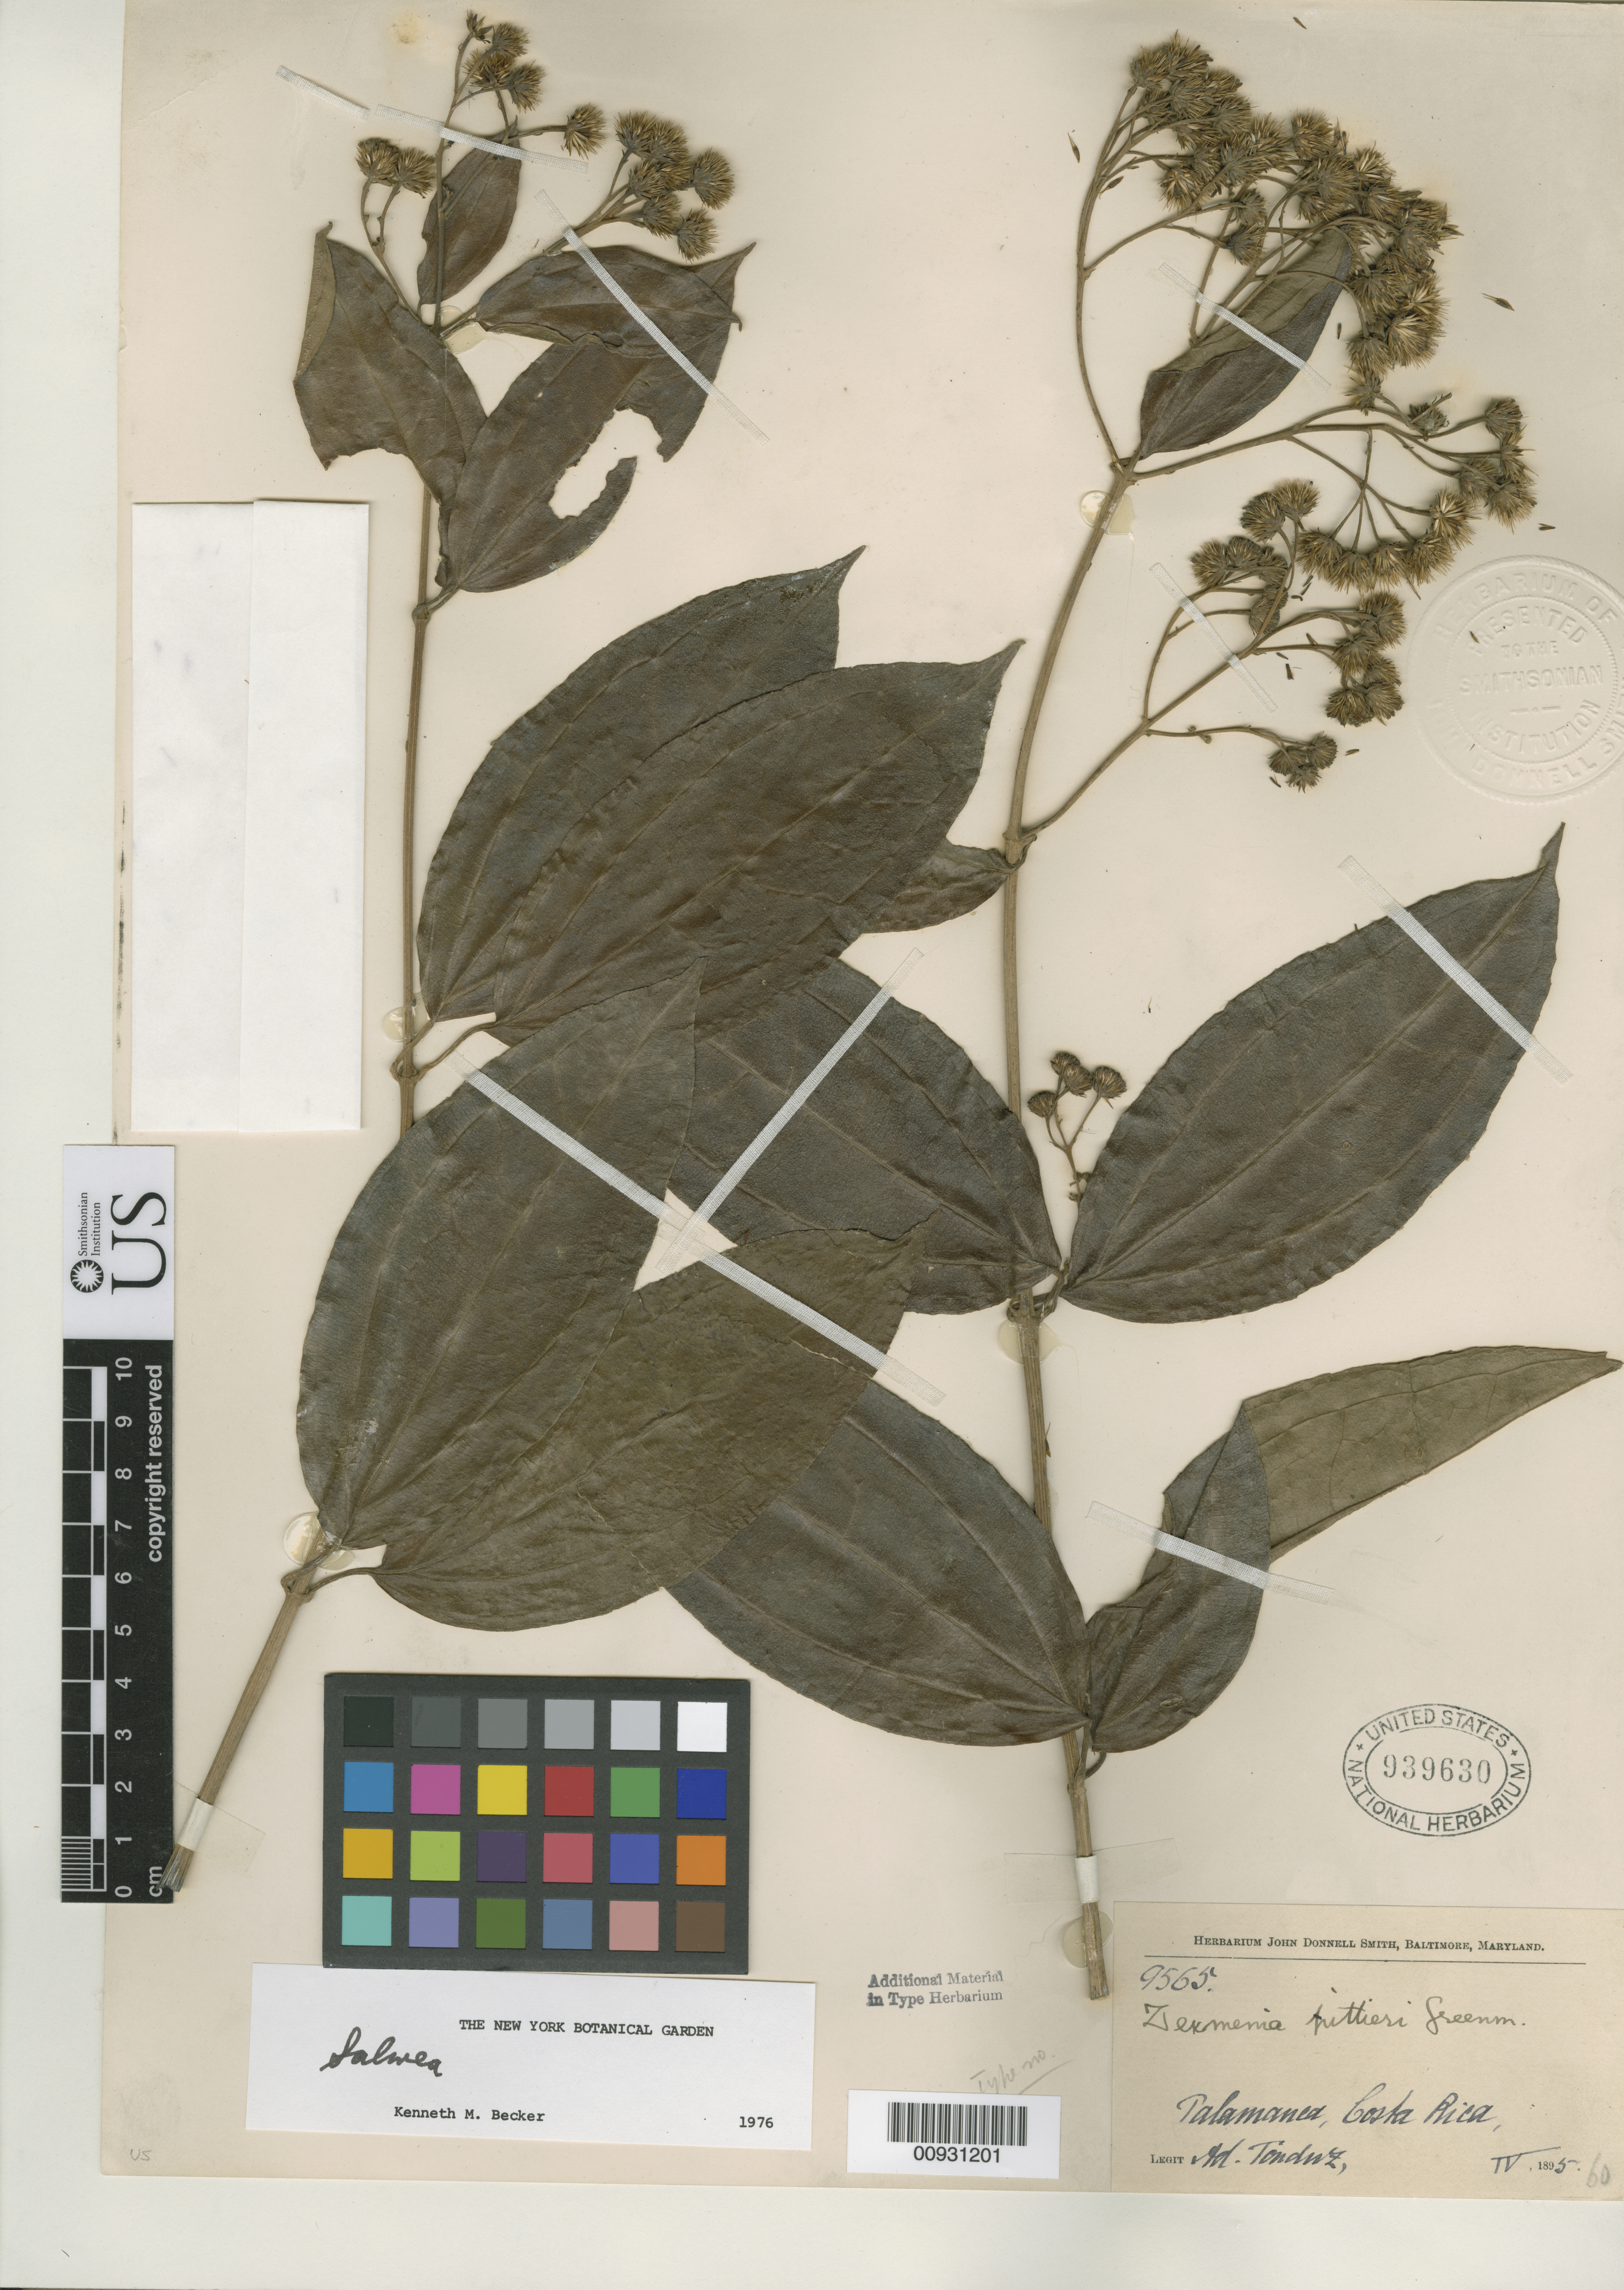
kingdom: Plantae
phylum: Tracheophyta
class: Magnoliopsida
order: Asterales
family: Asteraceae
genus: Zexmenia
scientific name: Zexmenia pittieri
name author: Greenm.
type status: Isotype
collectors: A. Tonduz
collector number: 9565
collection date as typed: Apr 1895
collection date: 1895-04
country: Costa Rica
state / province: Cartago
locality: Talamanca.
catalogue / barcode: US 939630